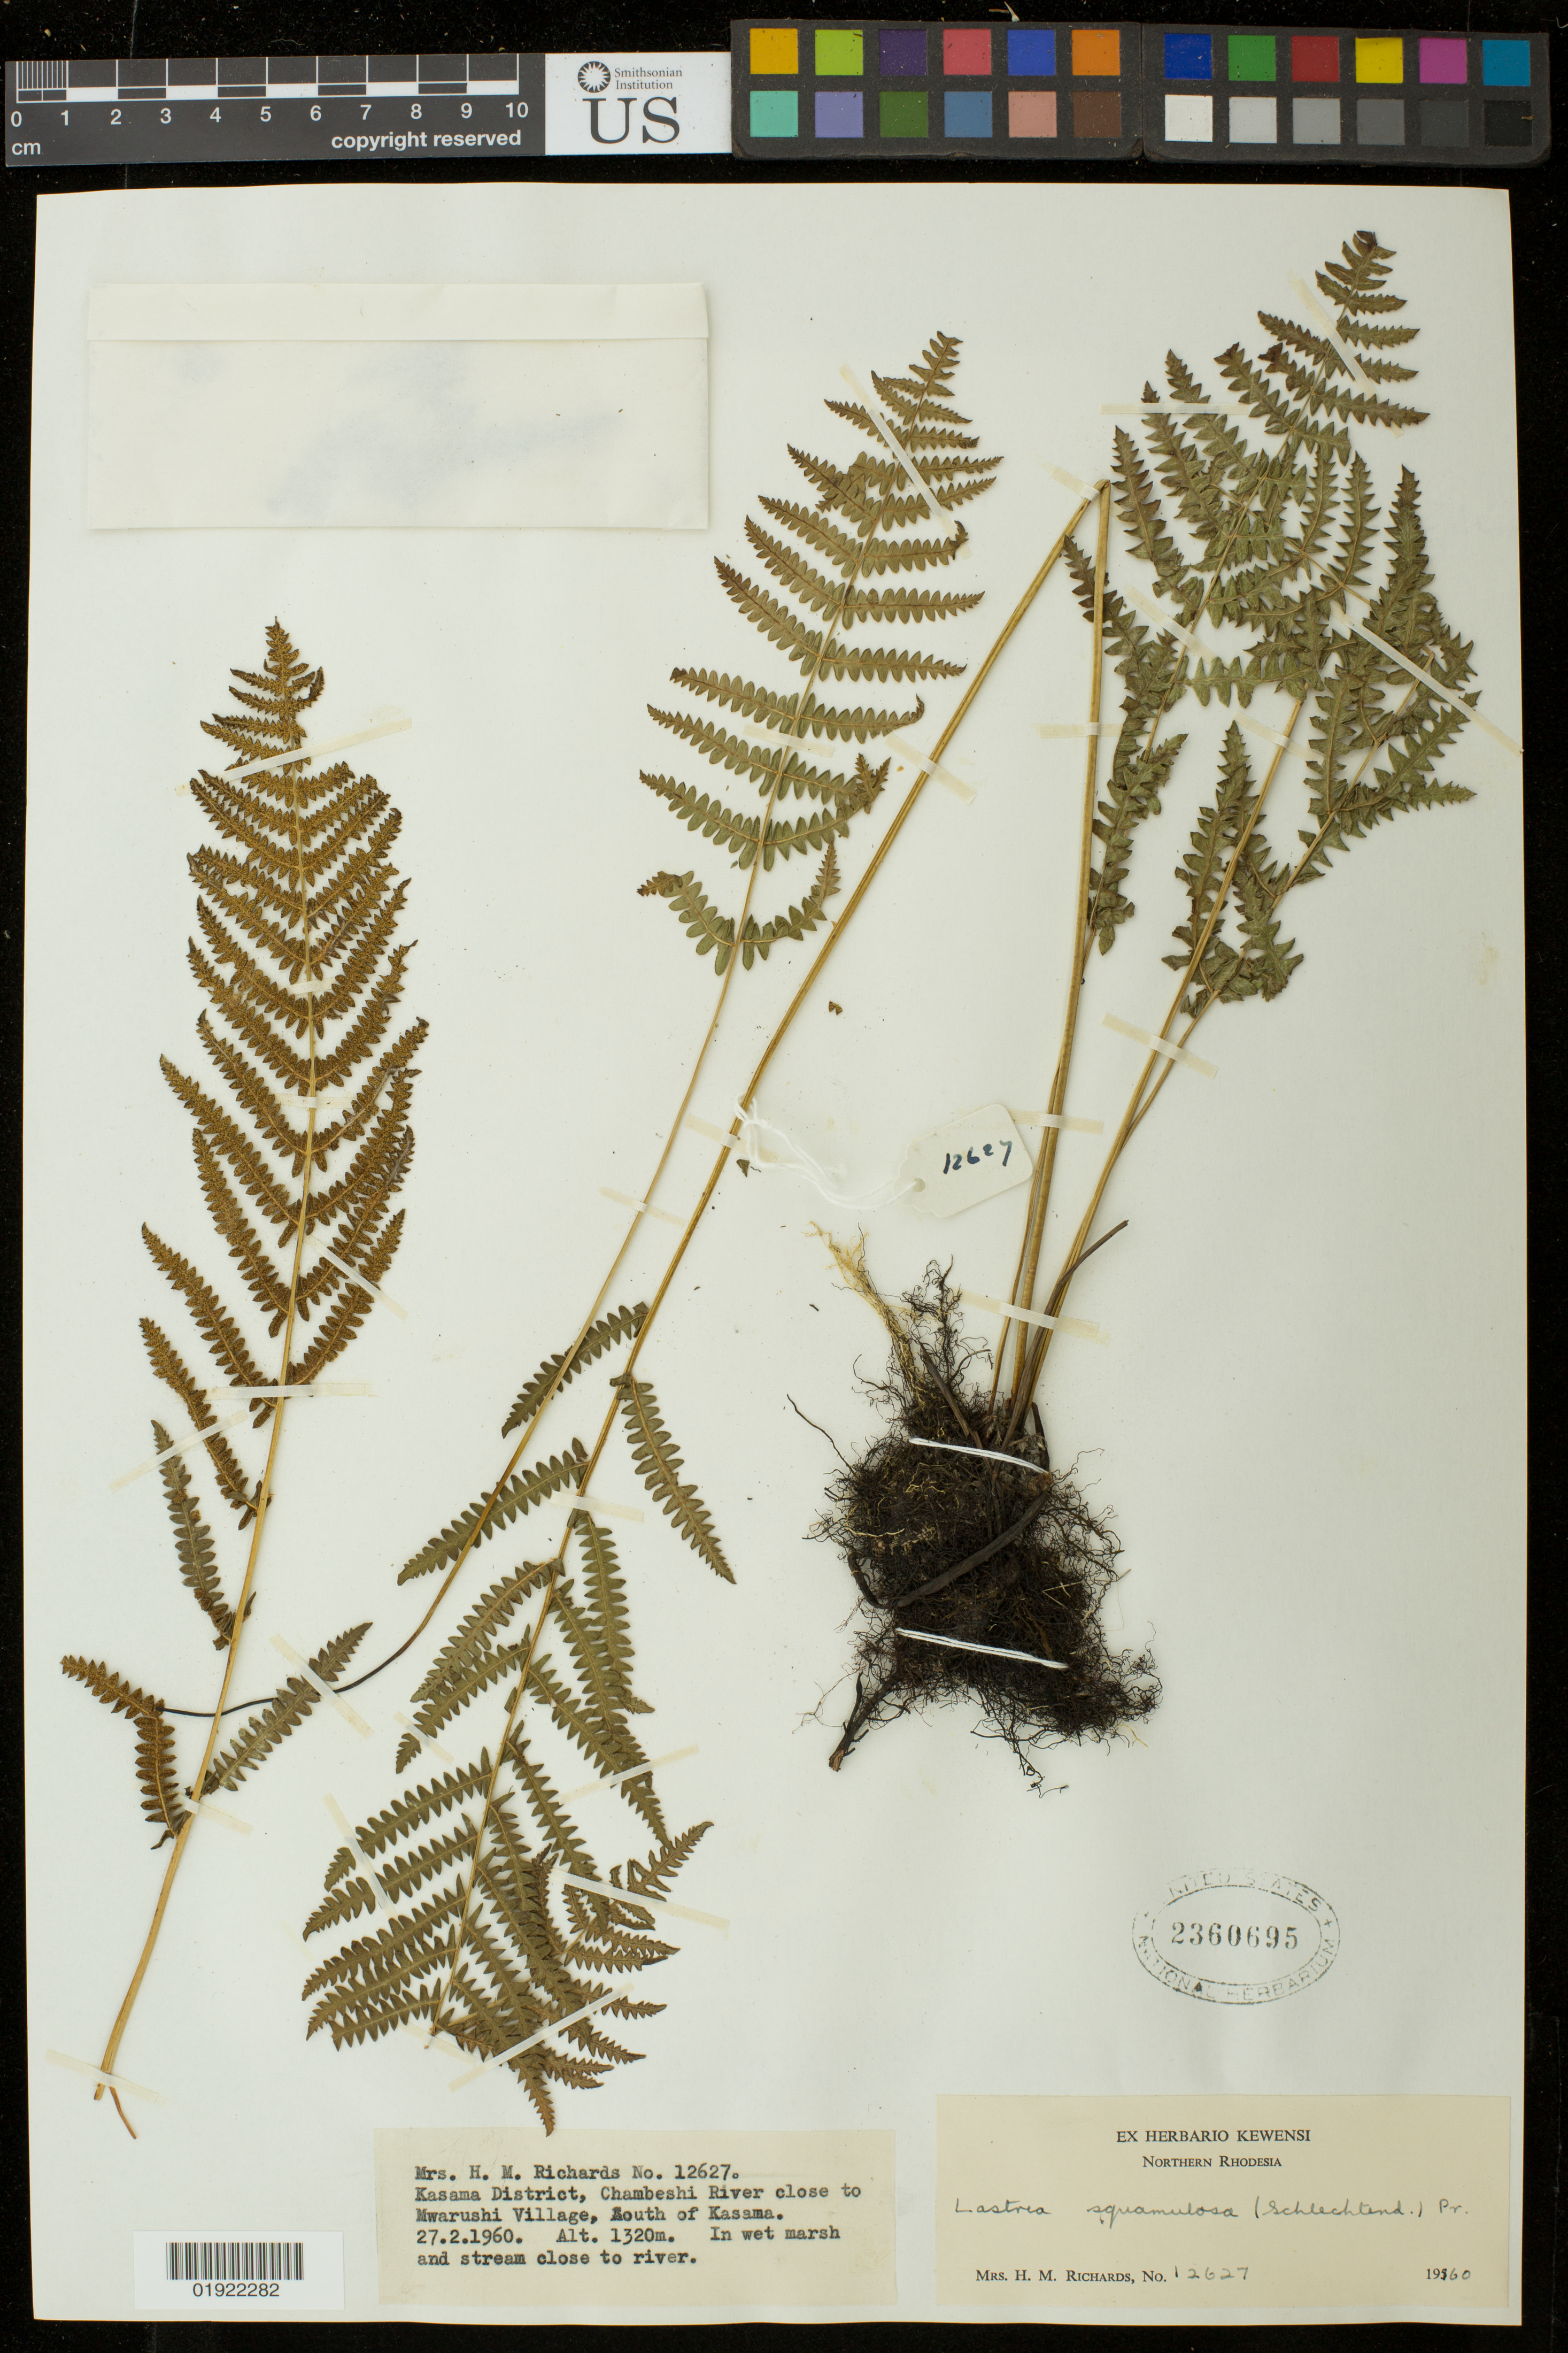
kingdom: Plantae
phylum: Tracheophyta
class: Polypodiopsida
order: Polypodiales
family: Thelypteridaceae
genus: Thelypteris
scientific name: Thelypteris confluens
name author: (Thunb.) C.V. Morton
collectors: H. Richards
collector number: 12627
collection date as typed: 27.2.1960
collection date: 1960-02-27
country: Zambia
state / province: Northern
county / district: Kasama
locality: Chambeshi River close to Mwarushi Village, south of Kasama.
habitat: in wet marsh and stream close to river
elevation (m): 1320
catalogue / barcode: US 2360695